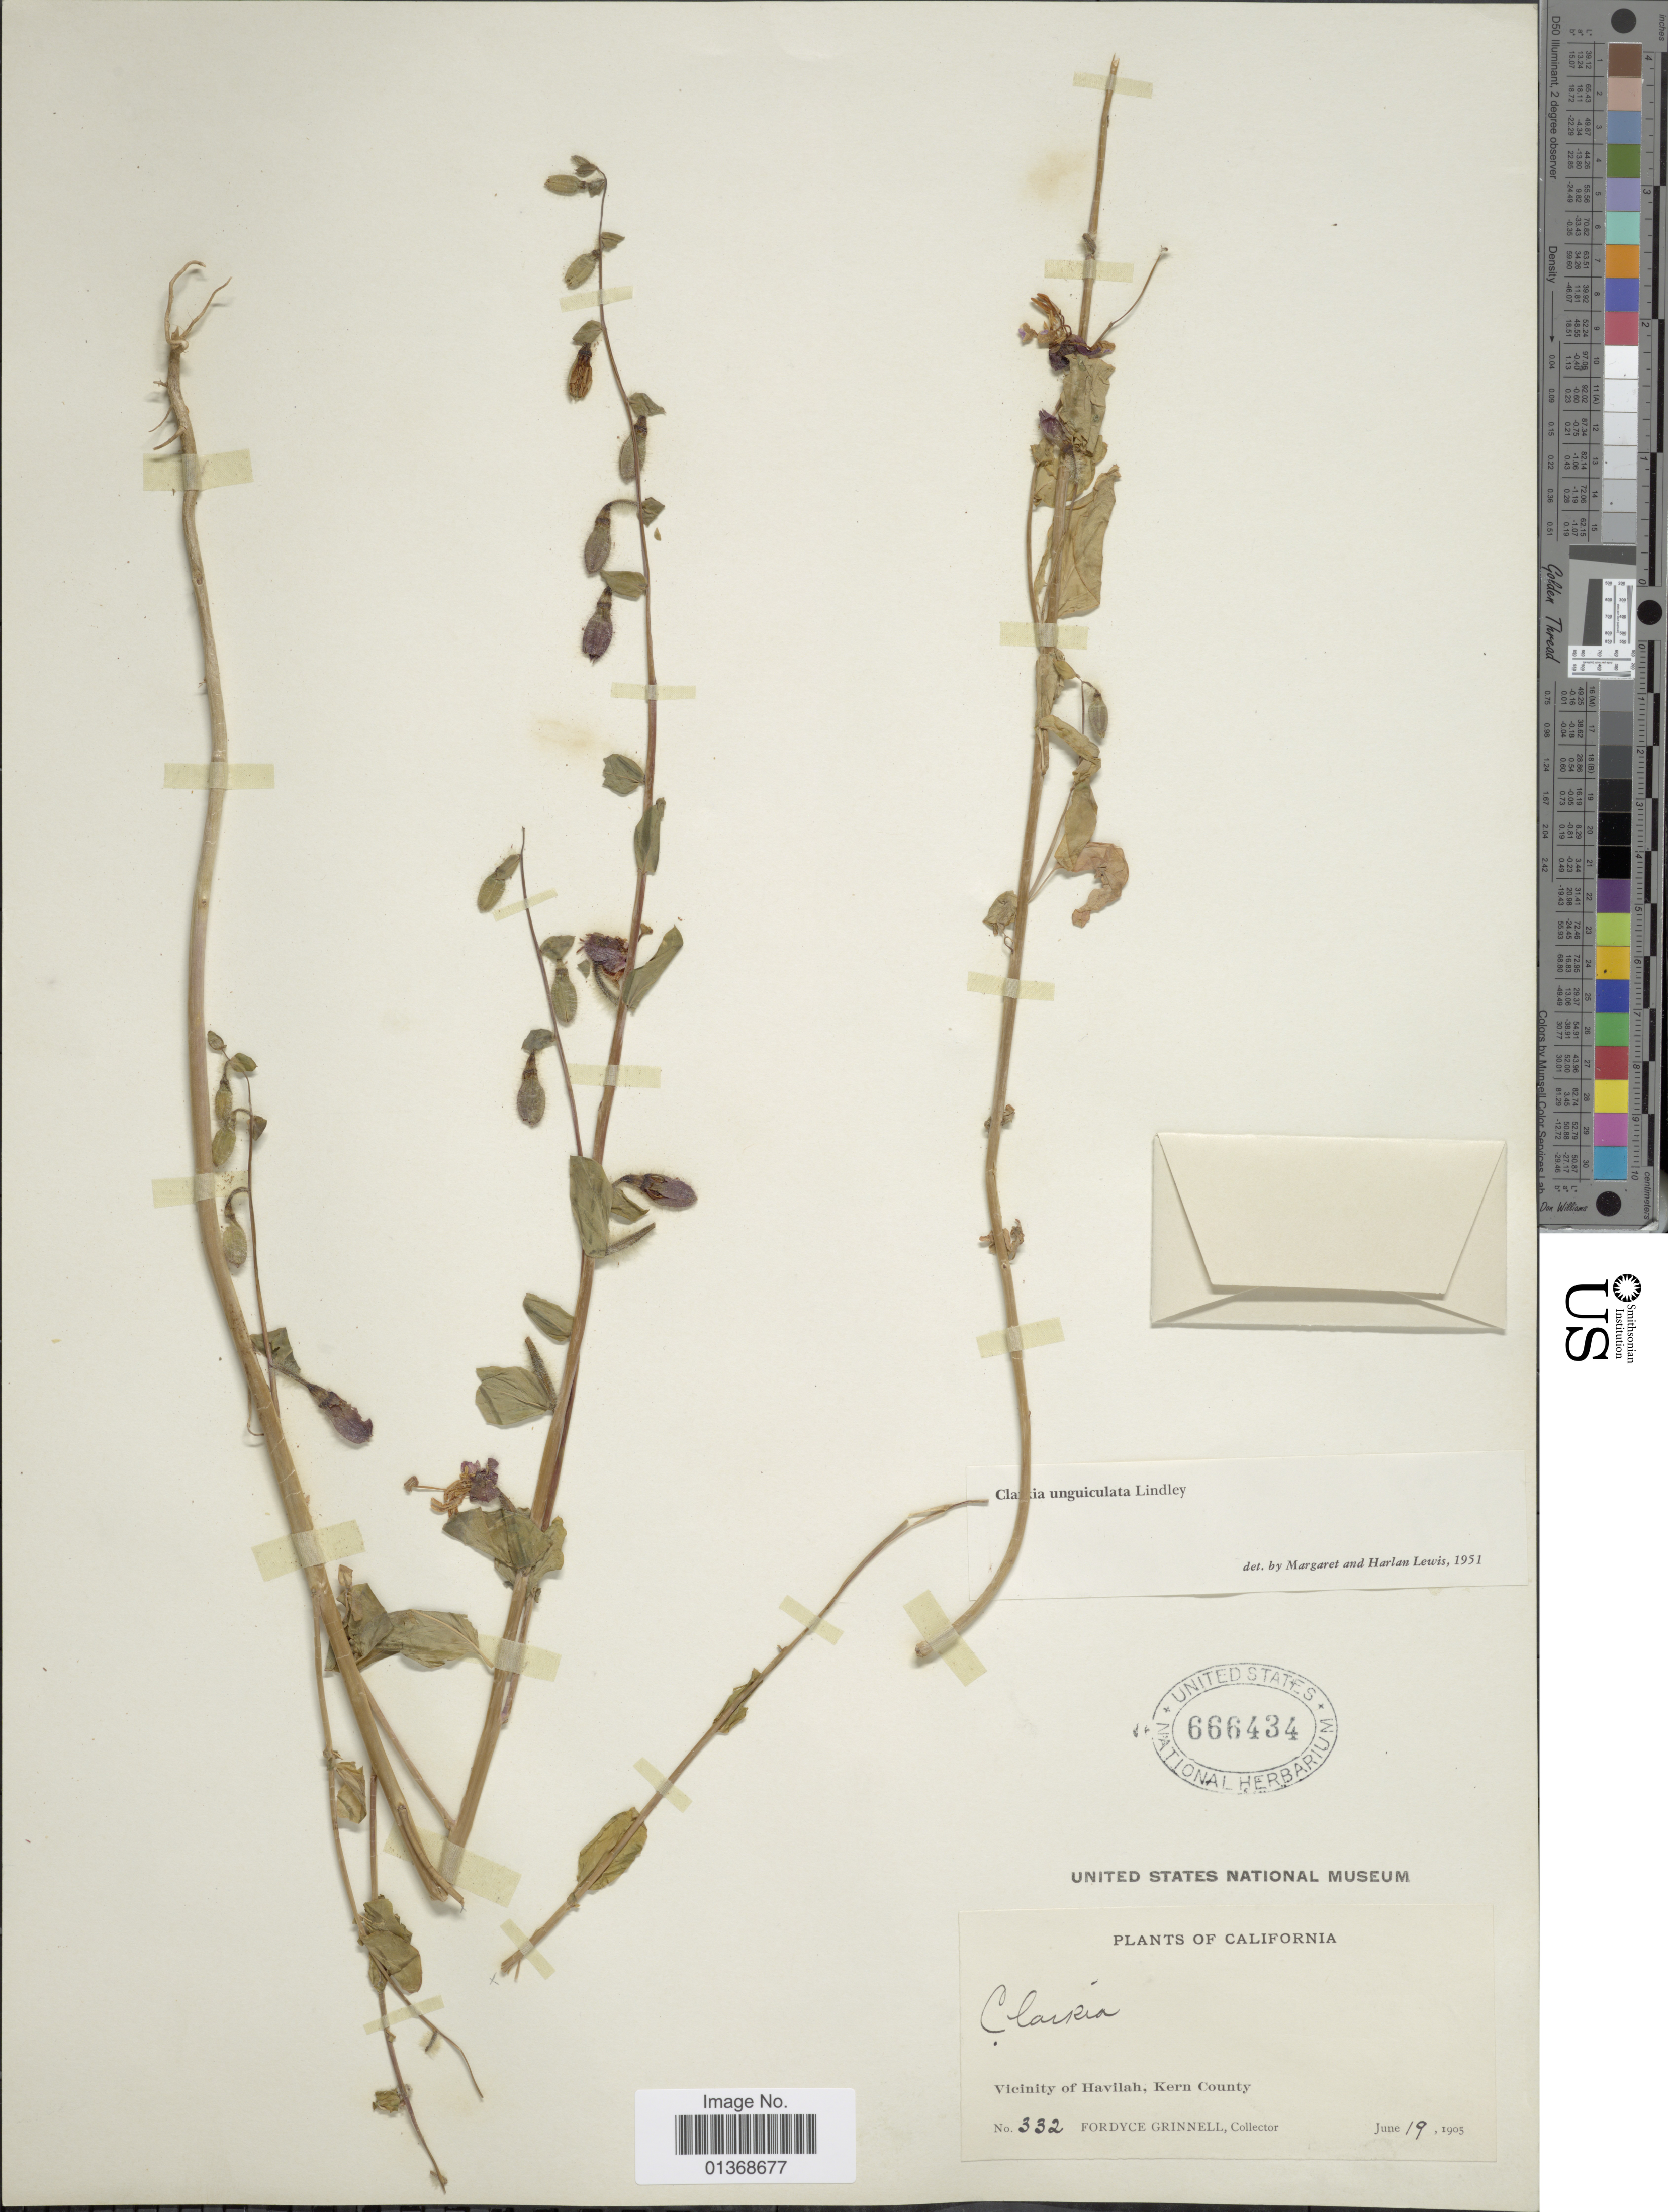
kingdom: Plantae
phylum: Tracheophyta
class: Magnoliopsida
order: Myrtales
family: Onagraceae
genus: Clarkia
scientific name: Clarkia unguiculata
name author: Lindl.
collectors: F. Grinnell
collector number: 332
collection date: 1905-06-19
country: United States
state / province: California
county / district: Kern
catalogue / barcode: US 666434